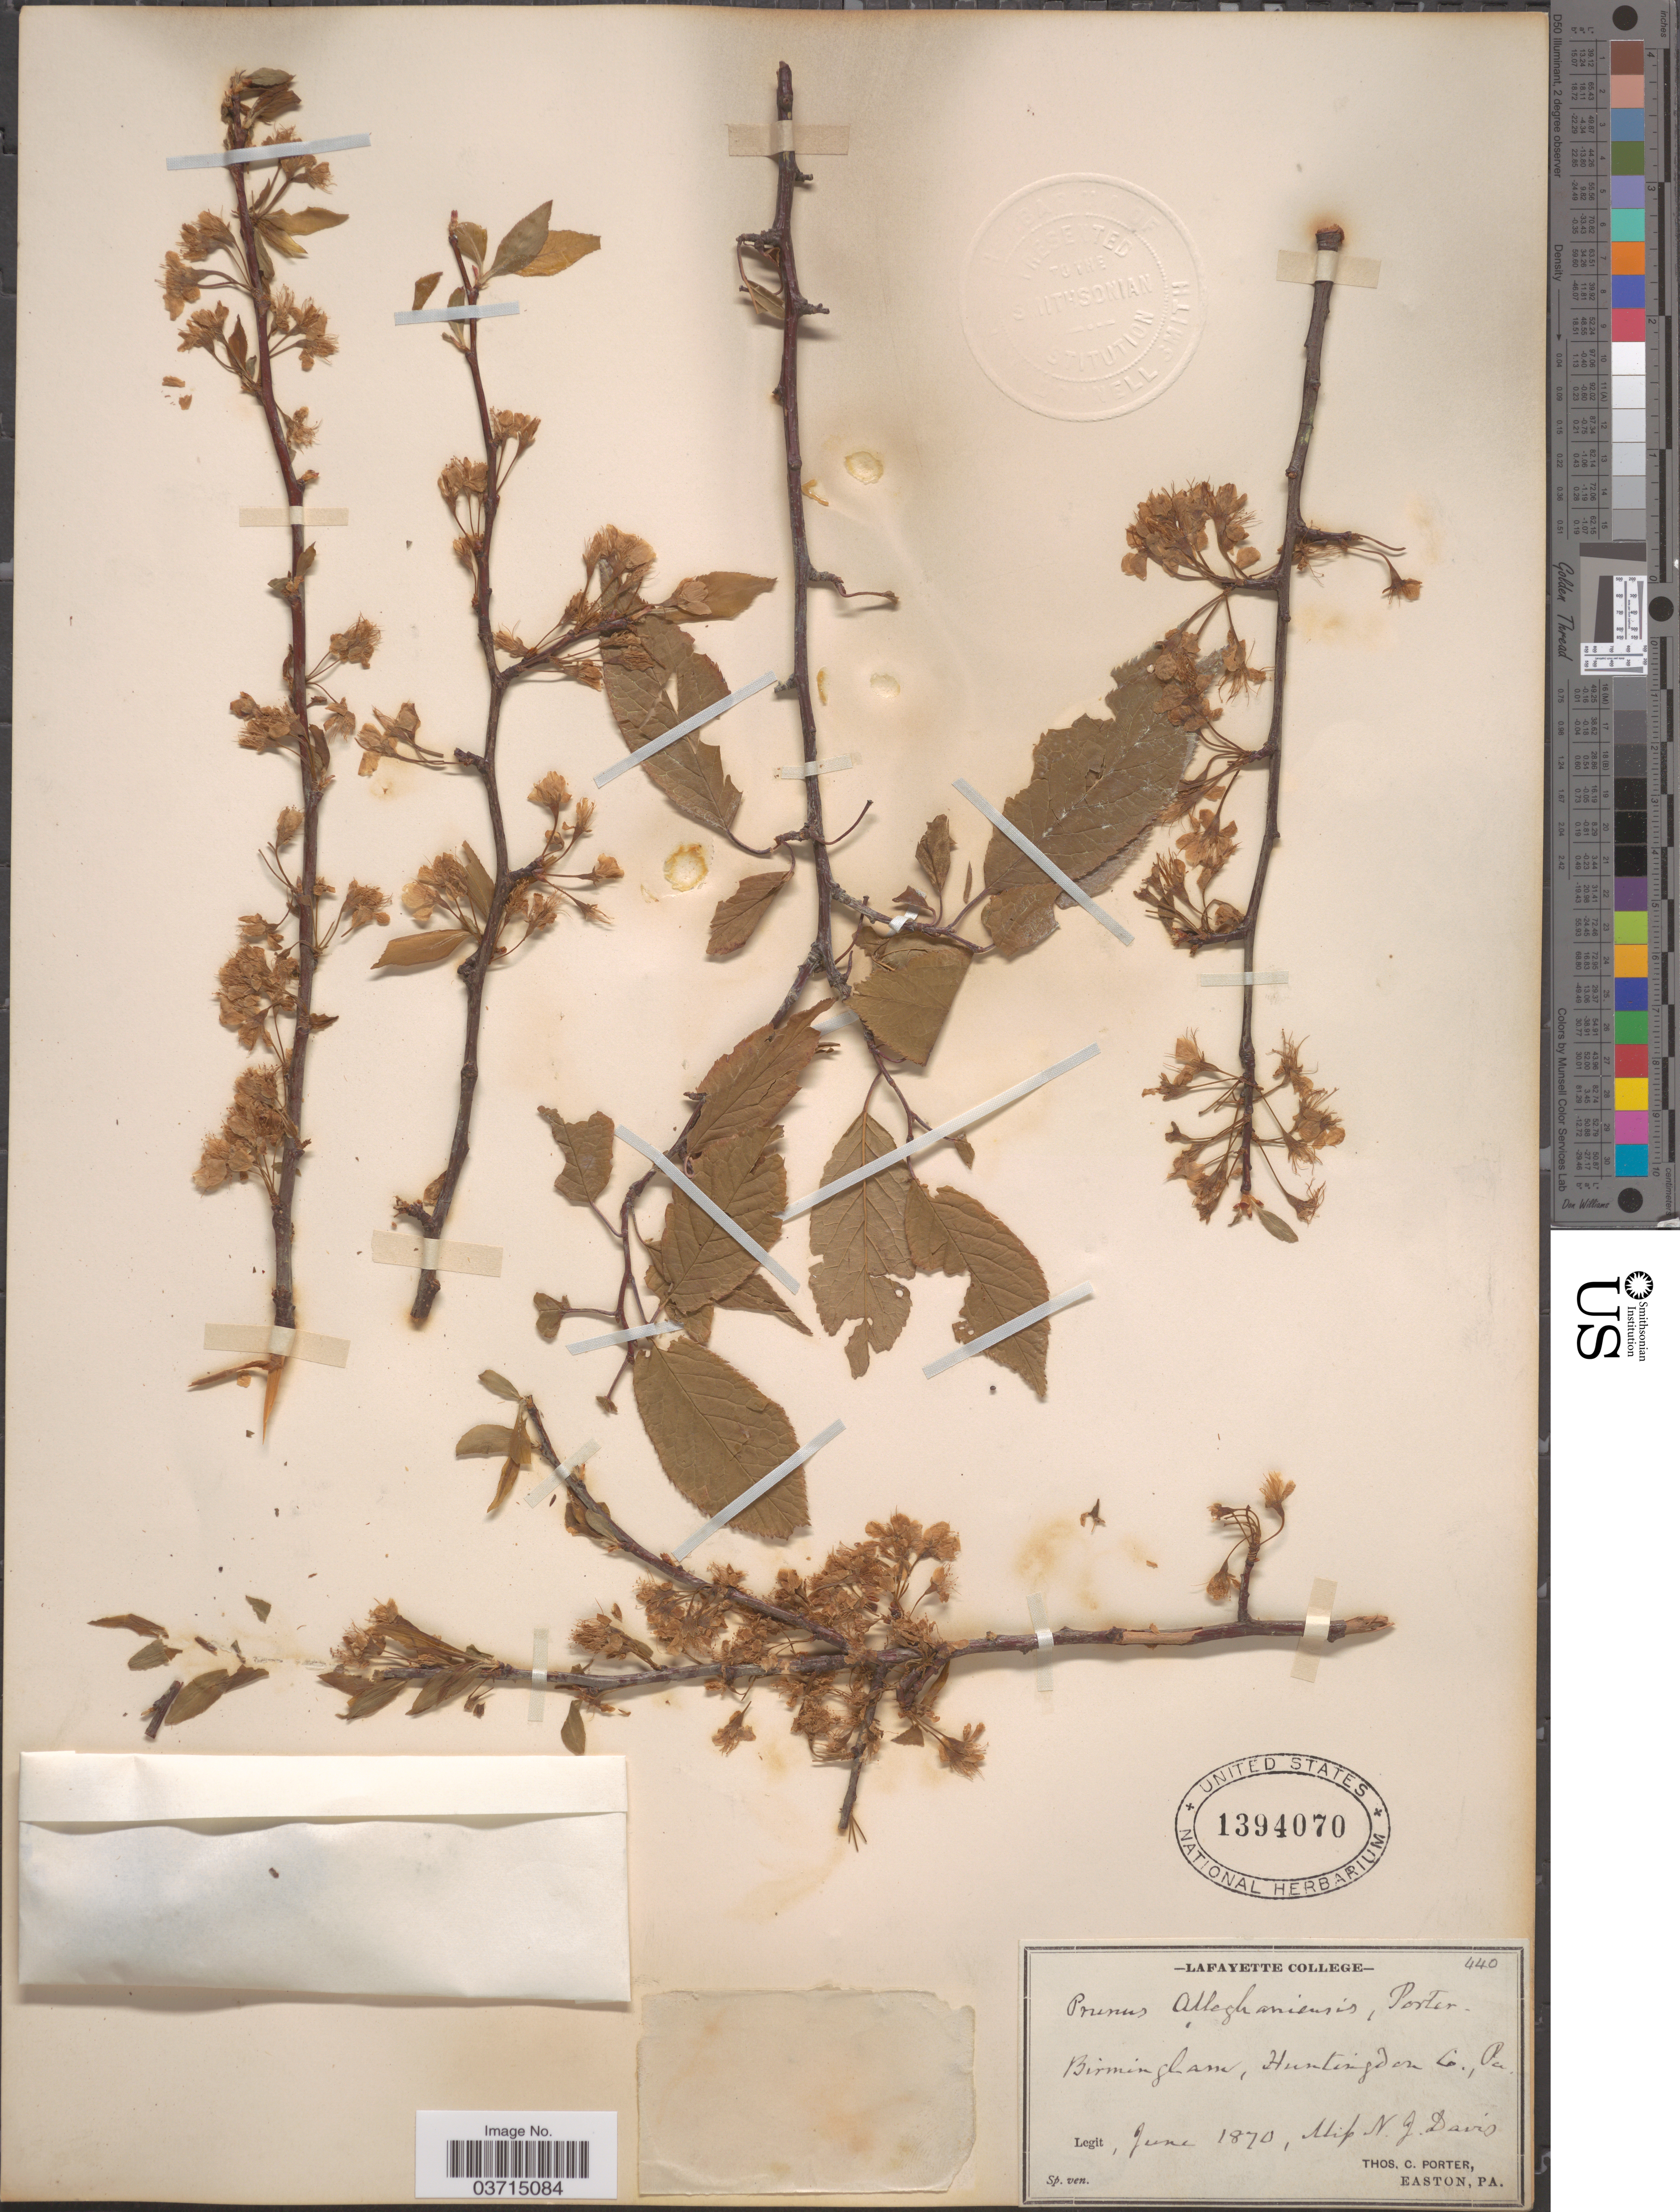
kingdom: Plantae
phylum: Tracheophyta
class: Magnoliopsida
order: Rosales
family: Rosaceae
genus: Prunus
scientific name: Prunus alleghaniensis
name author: Porter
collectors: N. Davis & T. Porter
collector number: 440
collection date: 1870-06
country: United States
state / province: Pennsylvania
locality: Birmingham, Huntingdon Co.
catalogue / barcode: US 1394070